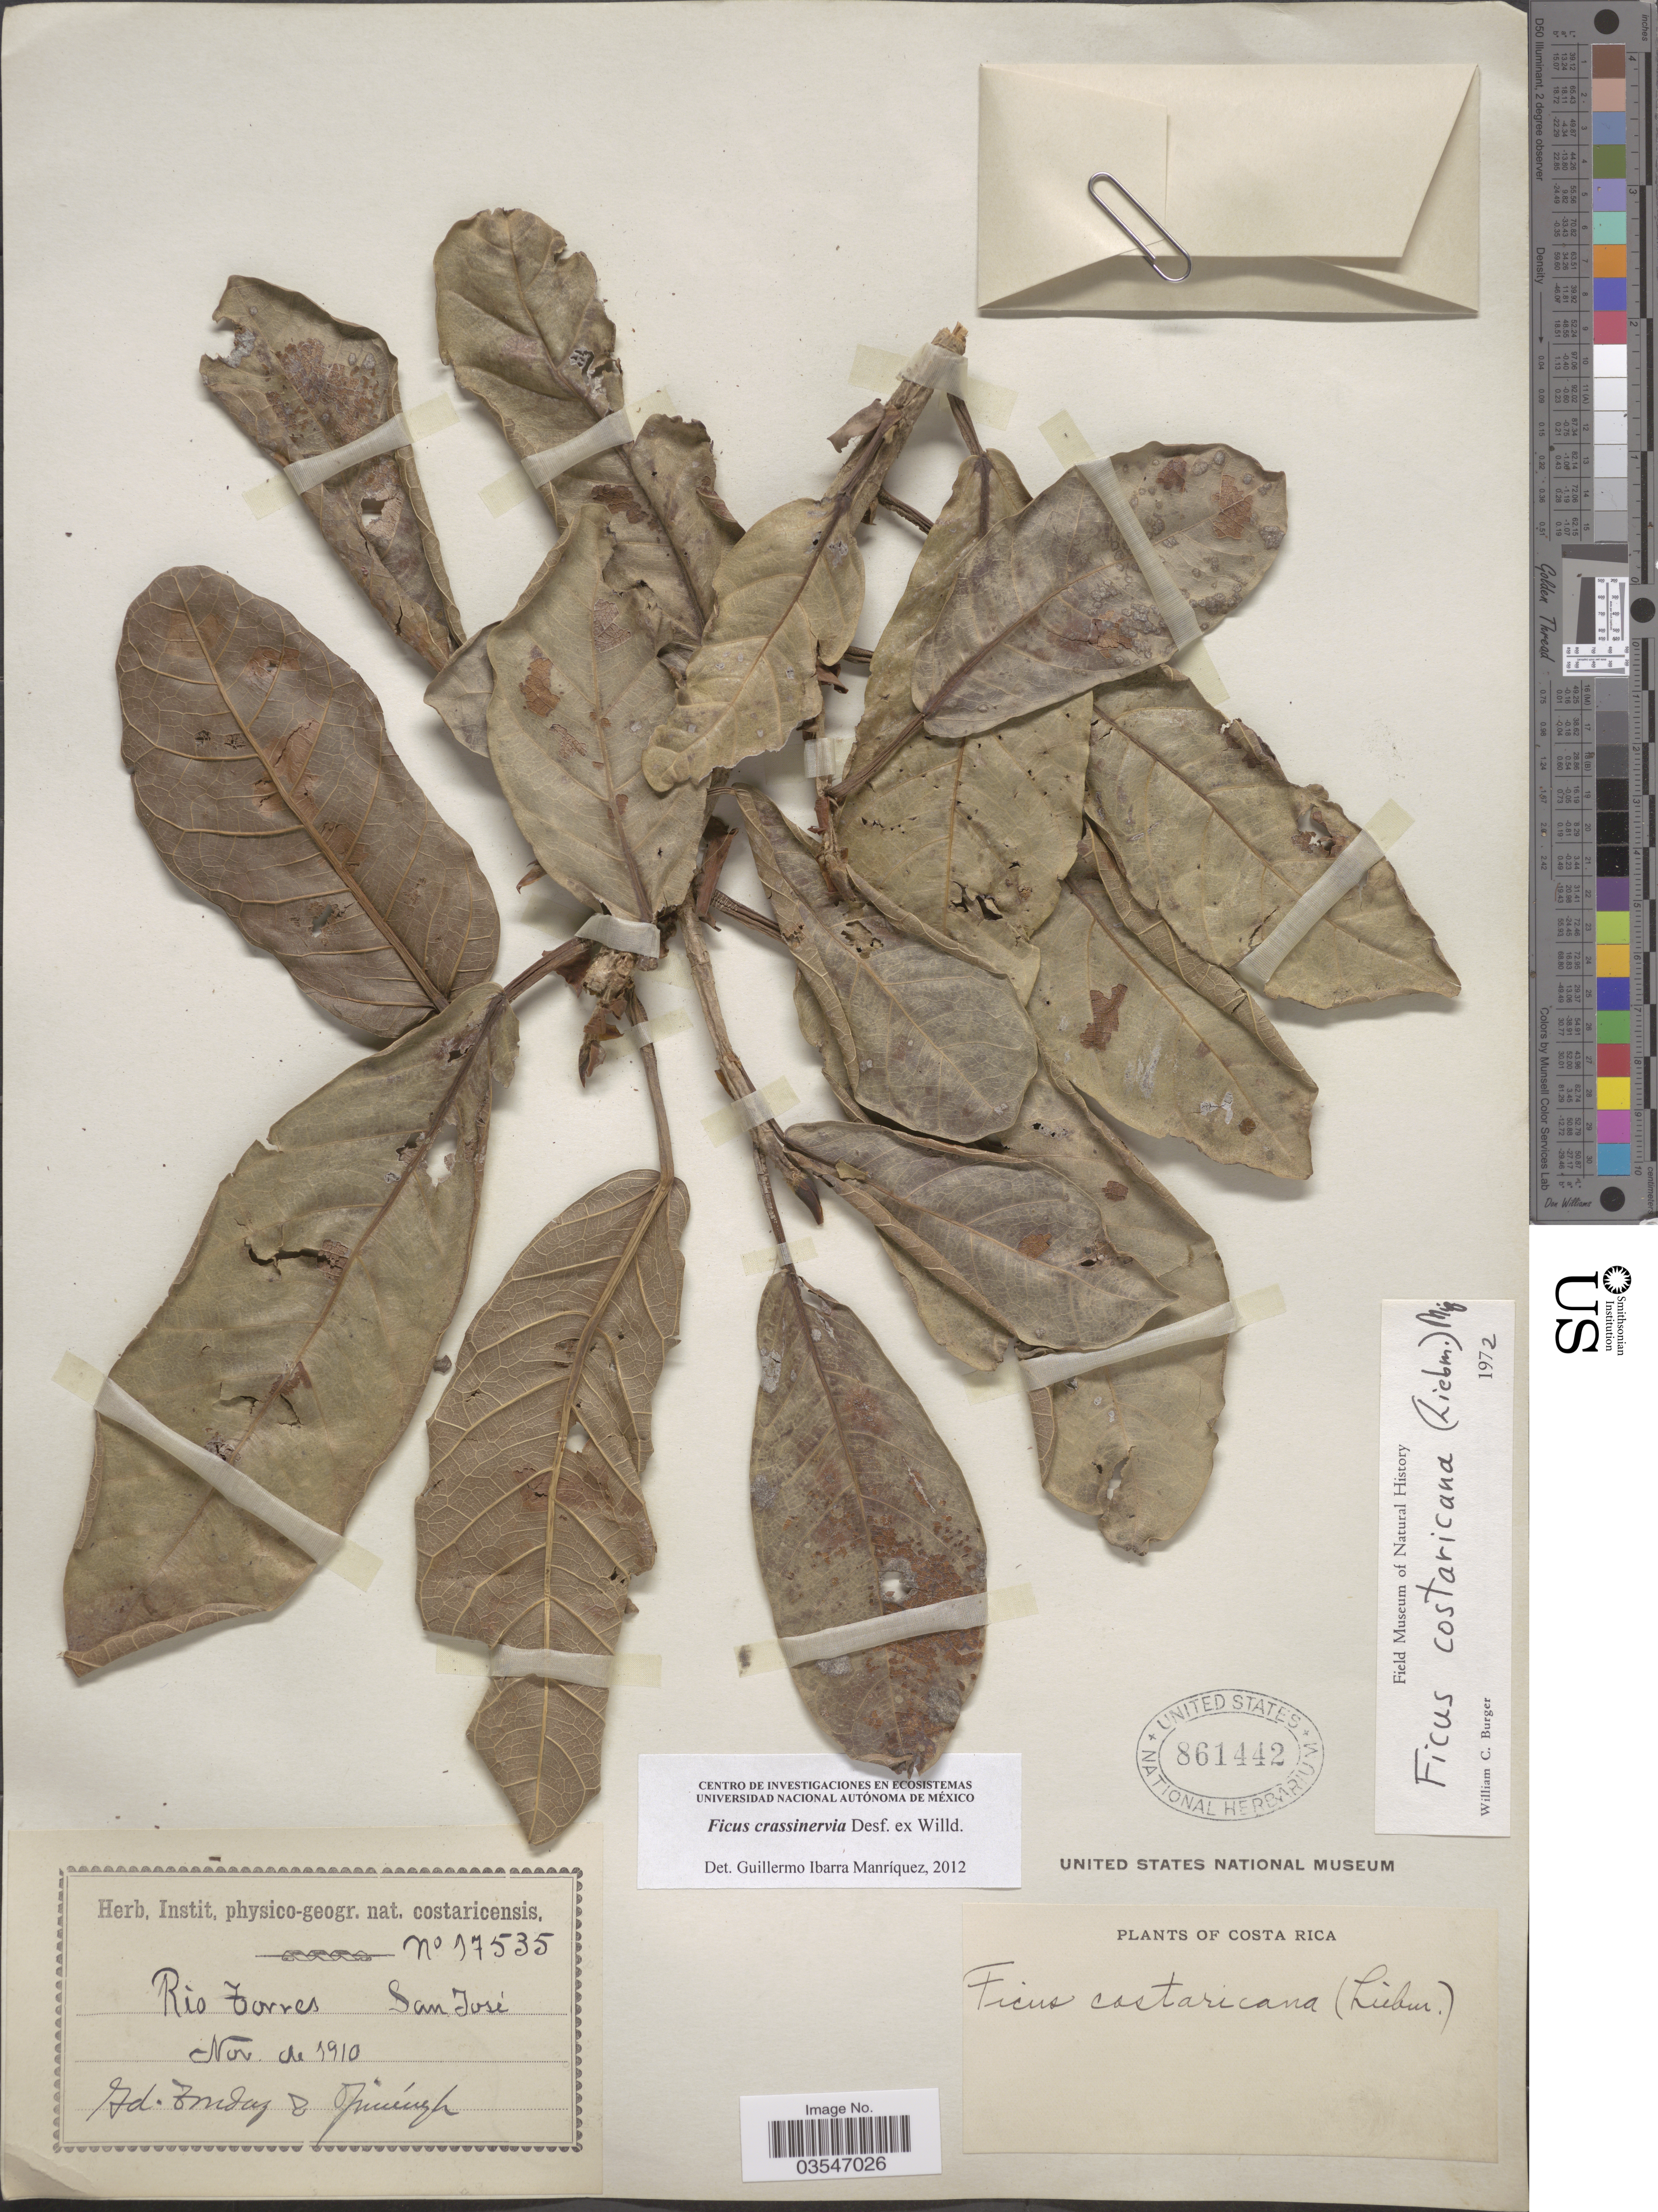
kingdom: Plantae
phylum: Tracheophyta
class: Magnoliopsida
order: Rosales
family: Moraceae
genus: Ficus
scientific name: Ficus crassinervia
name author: Desf. ex Willd.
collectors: A. Tonduz & O. Jiménez L.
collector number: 97535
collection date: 1910-11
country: Costa Rica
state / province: San José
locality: Rio Torres.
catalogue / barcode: US 861442